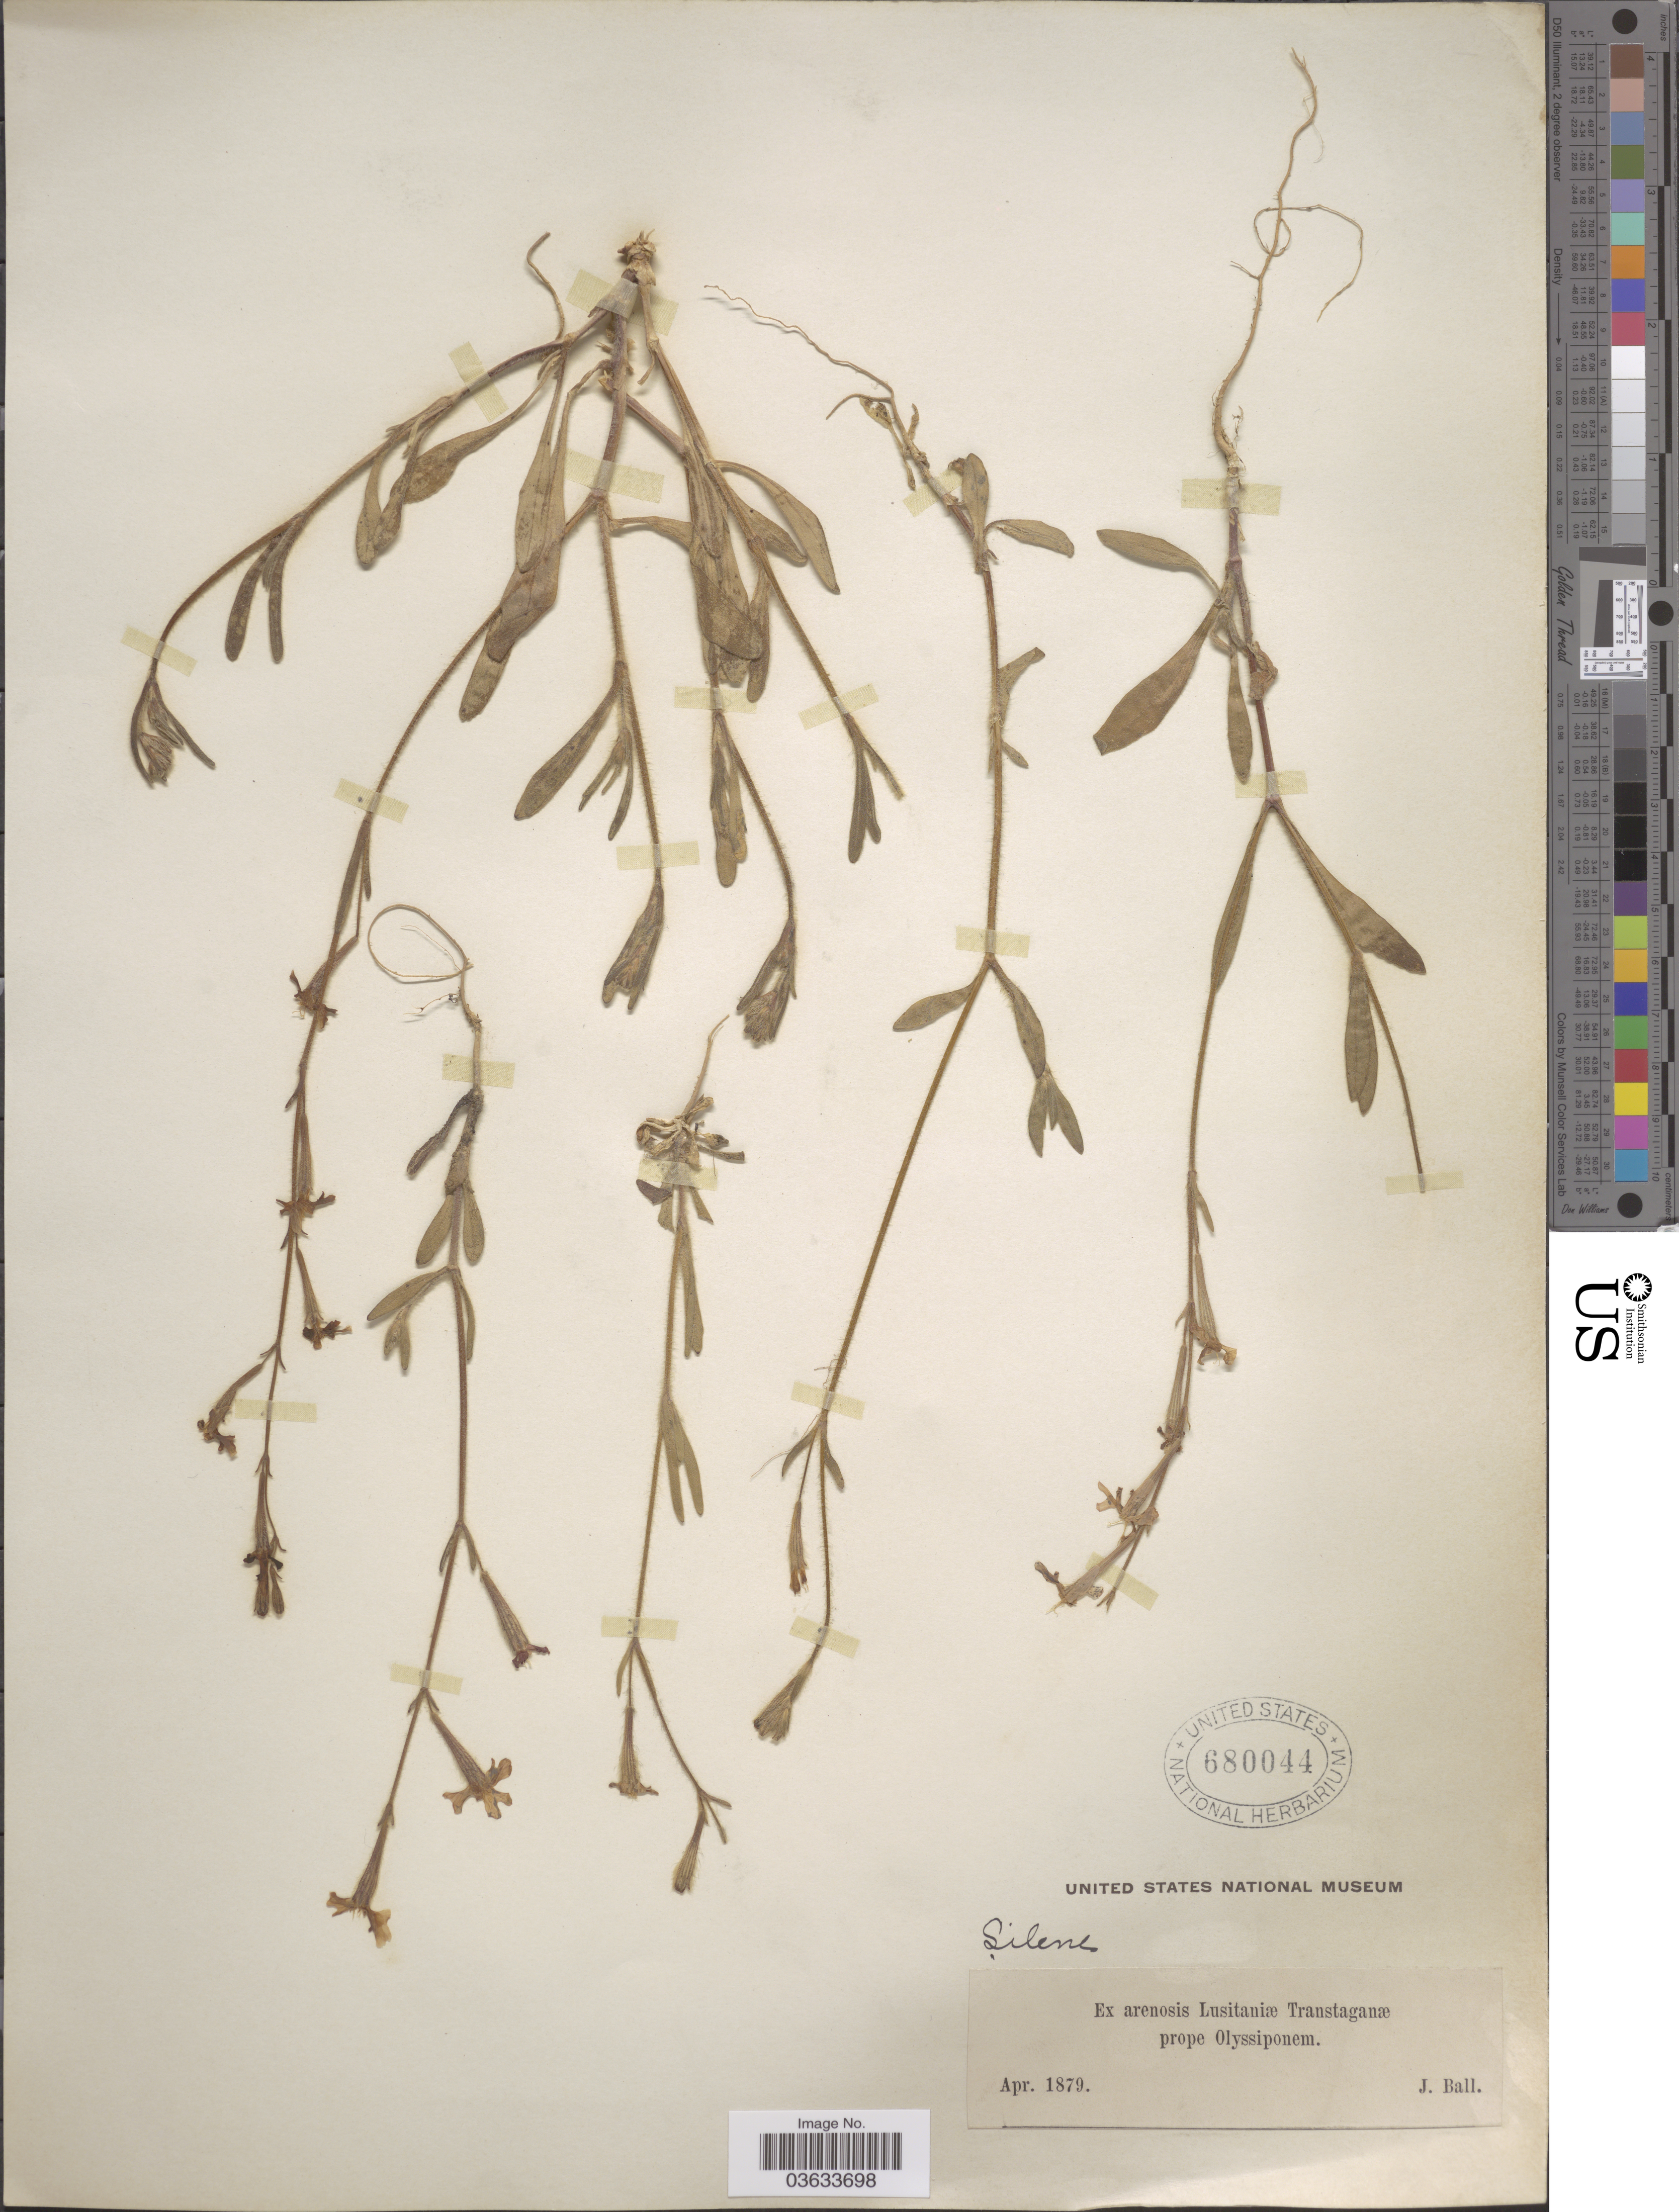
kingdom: Plantae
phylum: Tracheophyta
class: Magnoliopsida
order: Caryophyllales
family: Caryophyllaceae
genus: Silene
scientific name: Silene sp.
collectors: J. Ball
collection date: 1879-04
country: Portugal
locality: Ex arenosis Lusitaniæ Transtaganæ prope Olyssiponem.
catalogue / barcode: US 680044